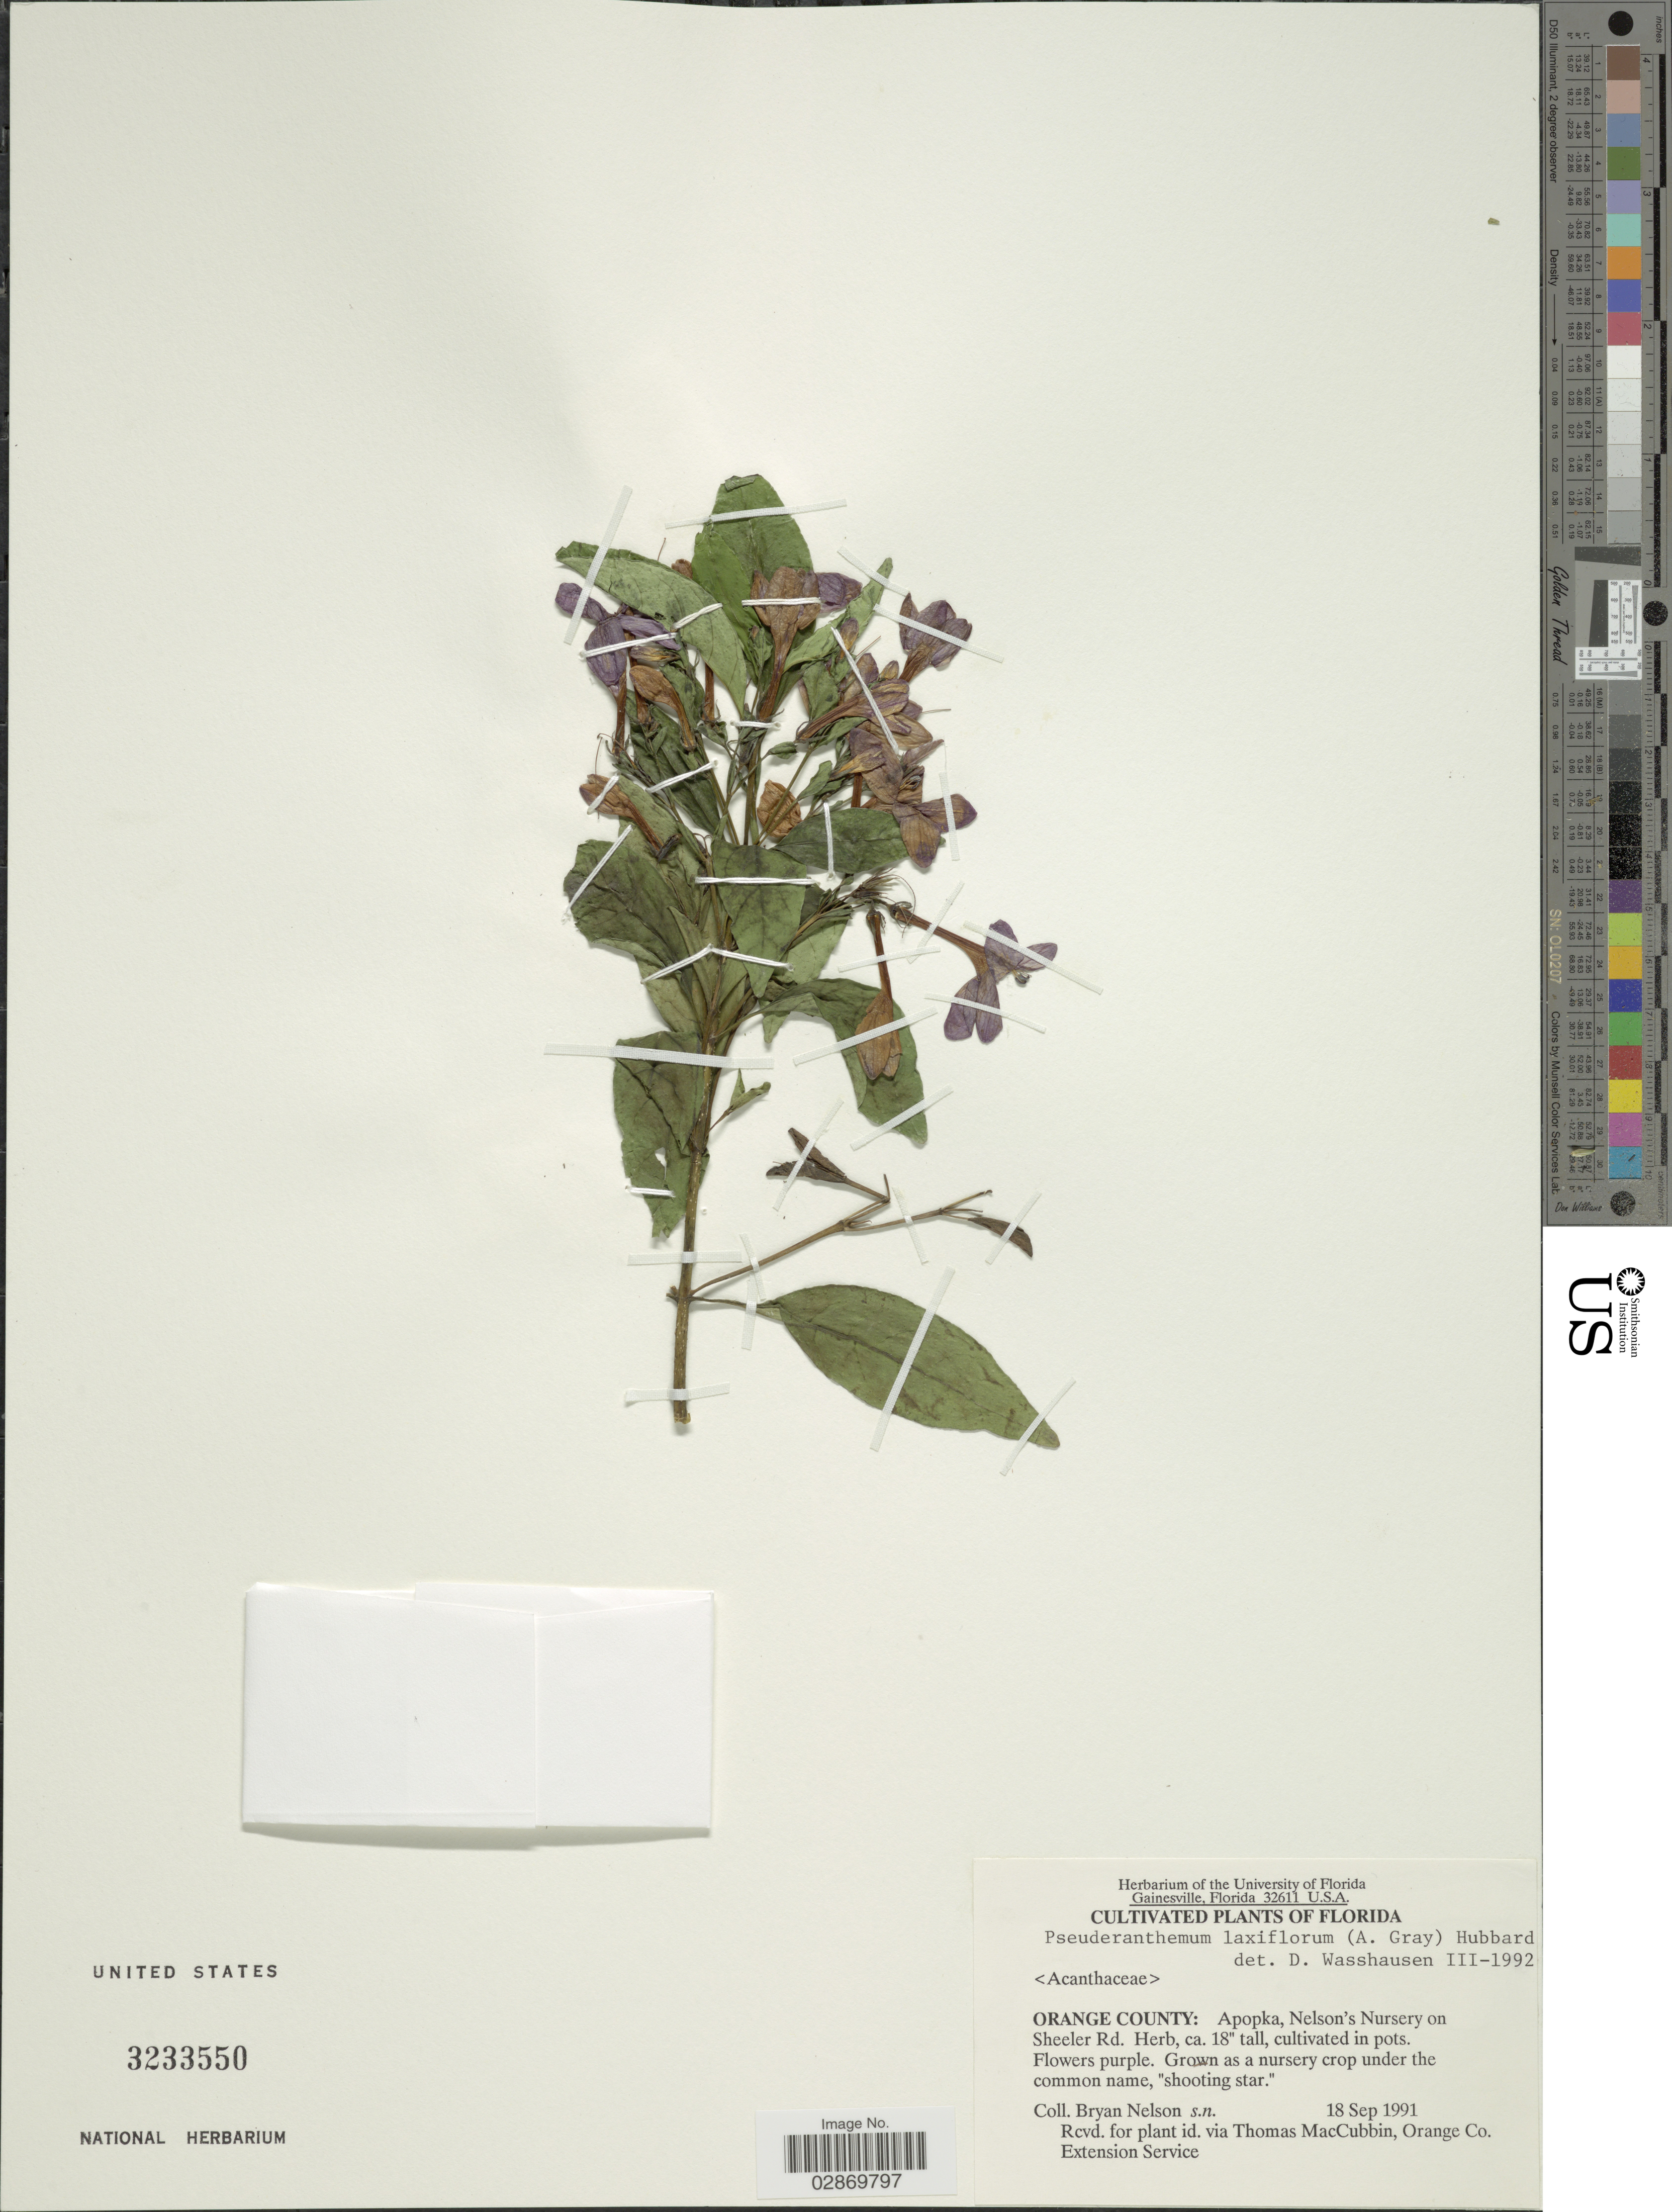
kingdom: Plantae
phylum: Tracheophyta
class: Magnoliopsida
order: Lamiales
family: Acanthaceae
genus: Pseuderanthemum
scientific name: Pseuderanthemum laxiflorum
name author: (A. Gray)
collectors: B. Nelson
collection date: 1991-09-18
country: United States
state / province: Florida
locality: Orange County, Apopka, Nelson's Nursery on Sheeler Rd.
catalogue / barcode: US 3233550